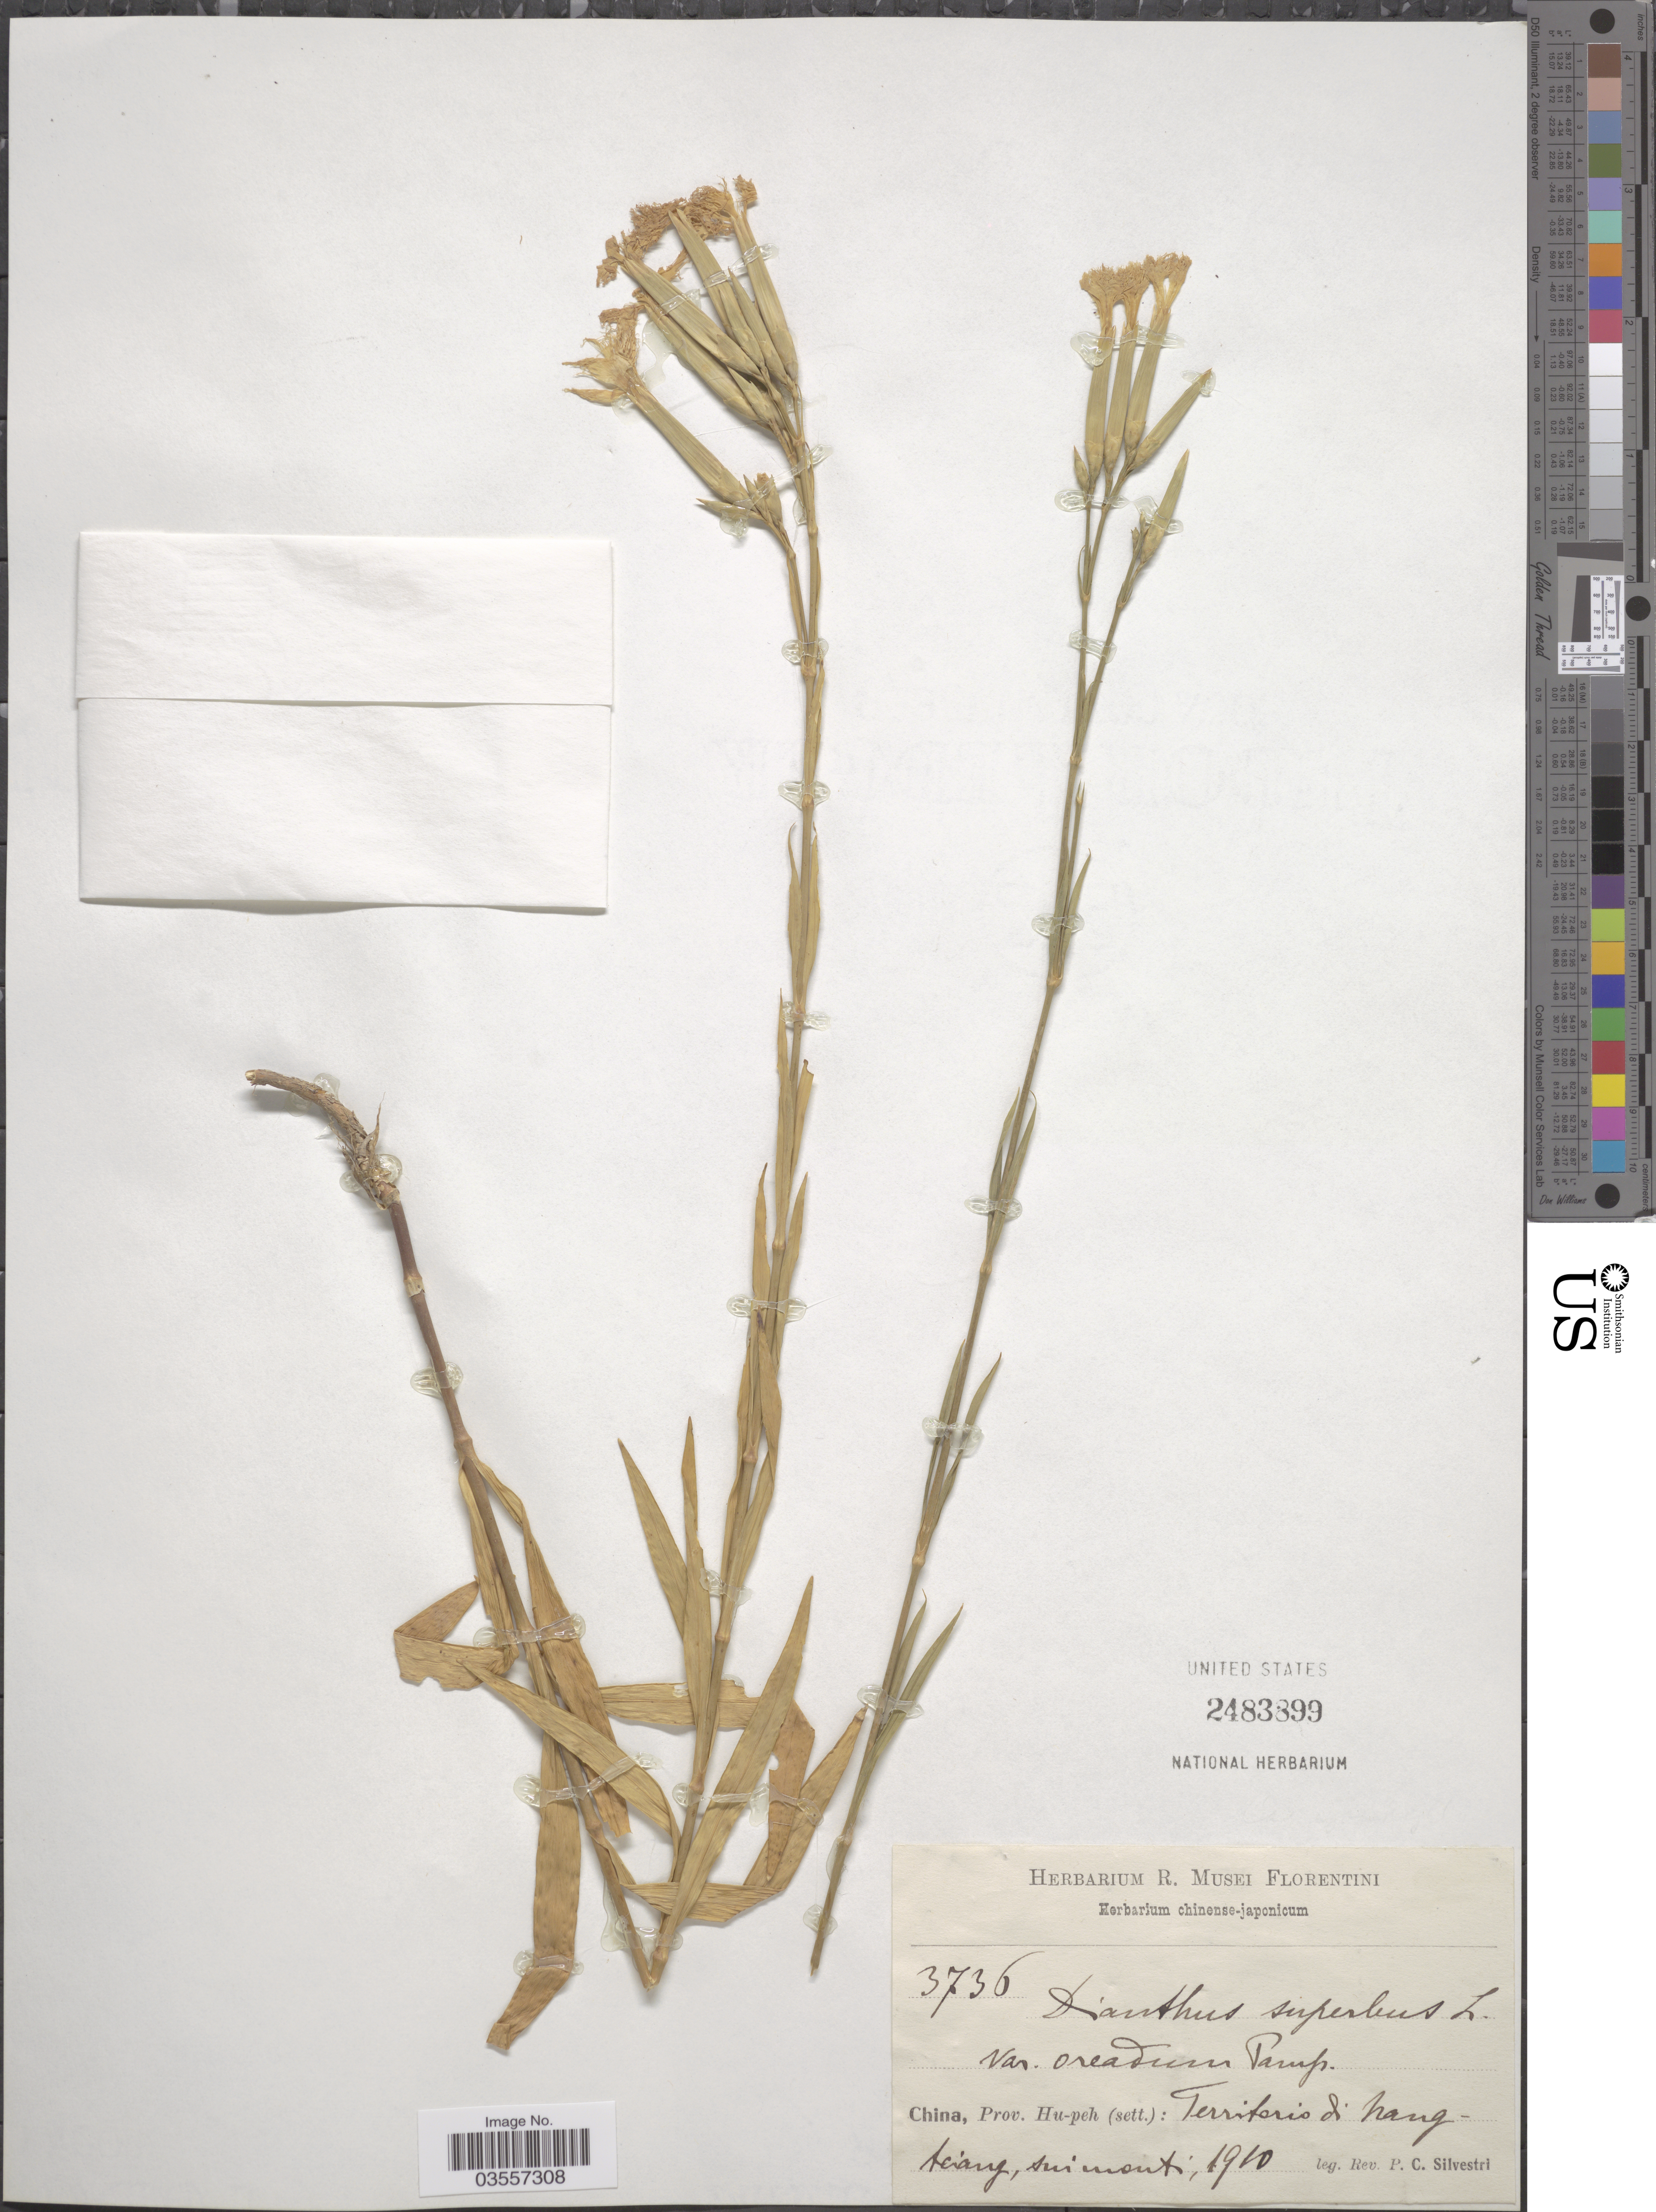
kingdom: Plantae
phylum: Tracheophyta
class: Magnoliopsida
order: Caryophyllales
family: Caryophyllaceae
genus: Dianthus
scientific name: Dianthus superbus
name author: L.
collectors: P. Silvestri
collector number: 3736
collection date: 1910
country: China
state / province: Hubei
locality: Prov. Hu-peh (sett.): Territorio d. Nangtciang, sui mont. [interpreted]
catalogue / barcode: US 2483899